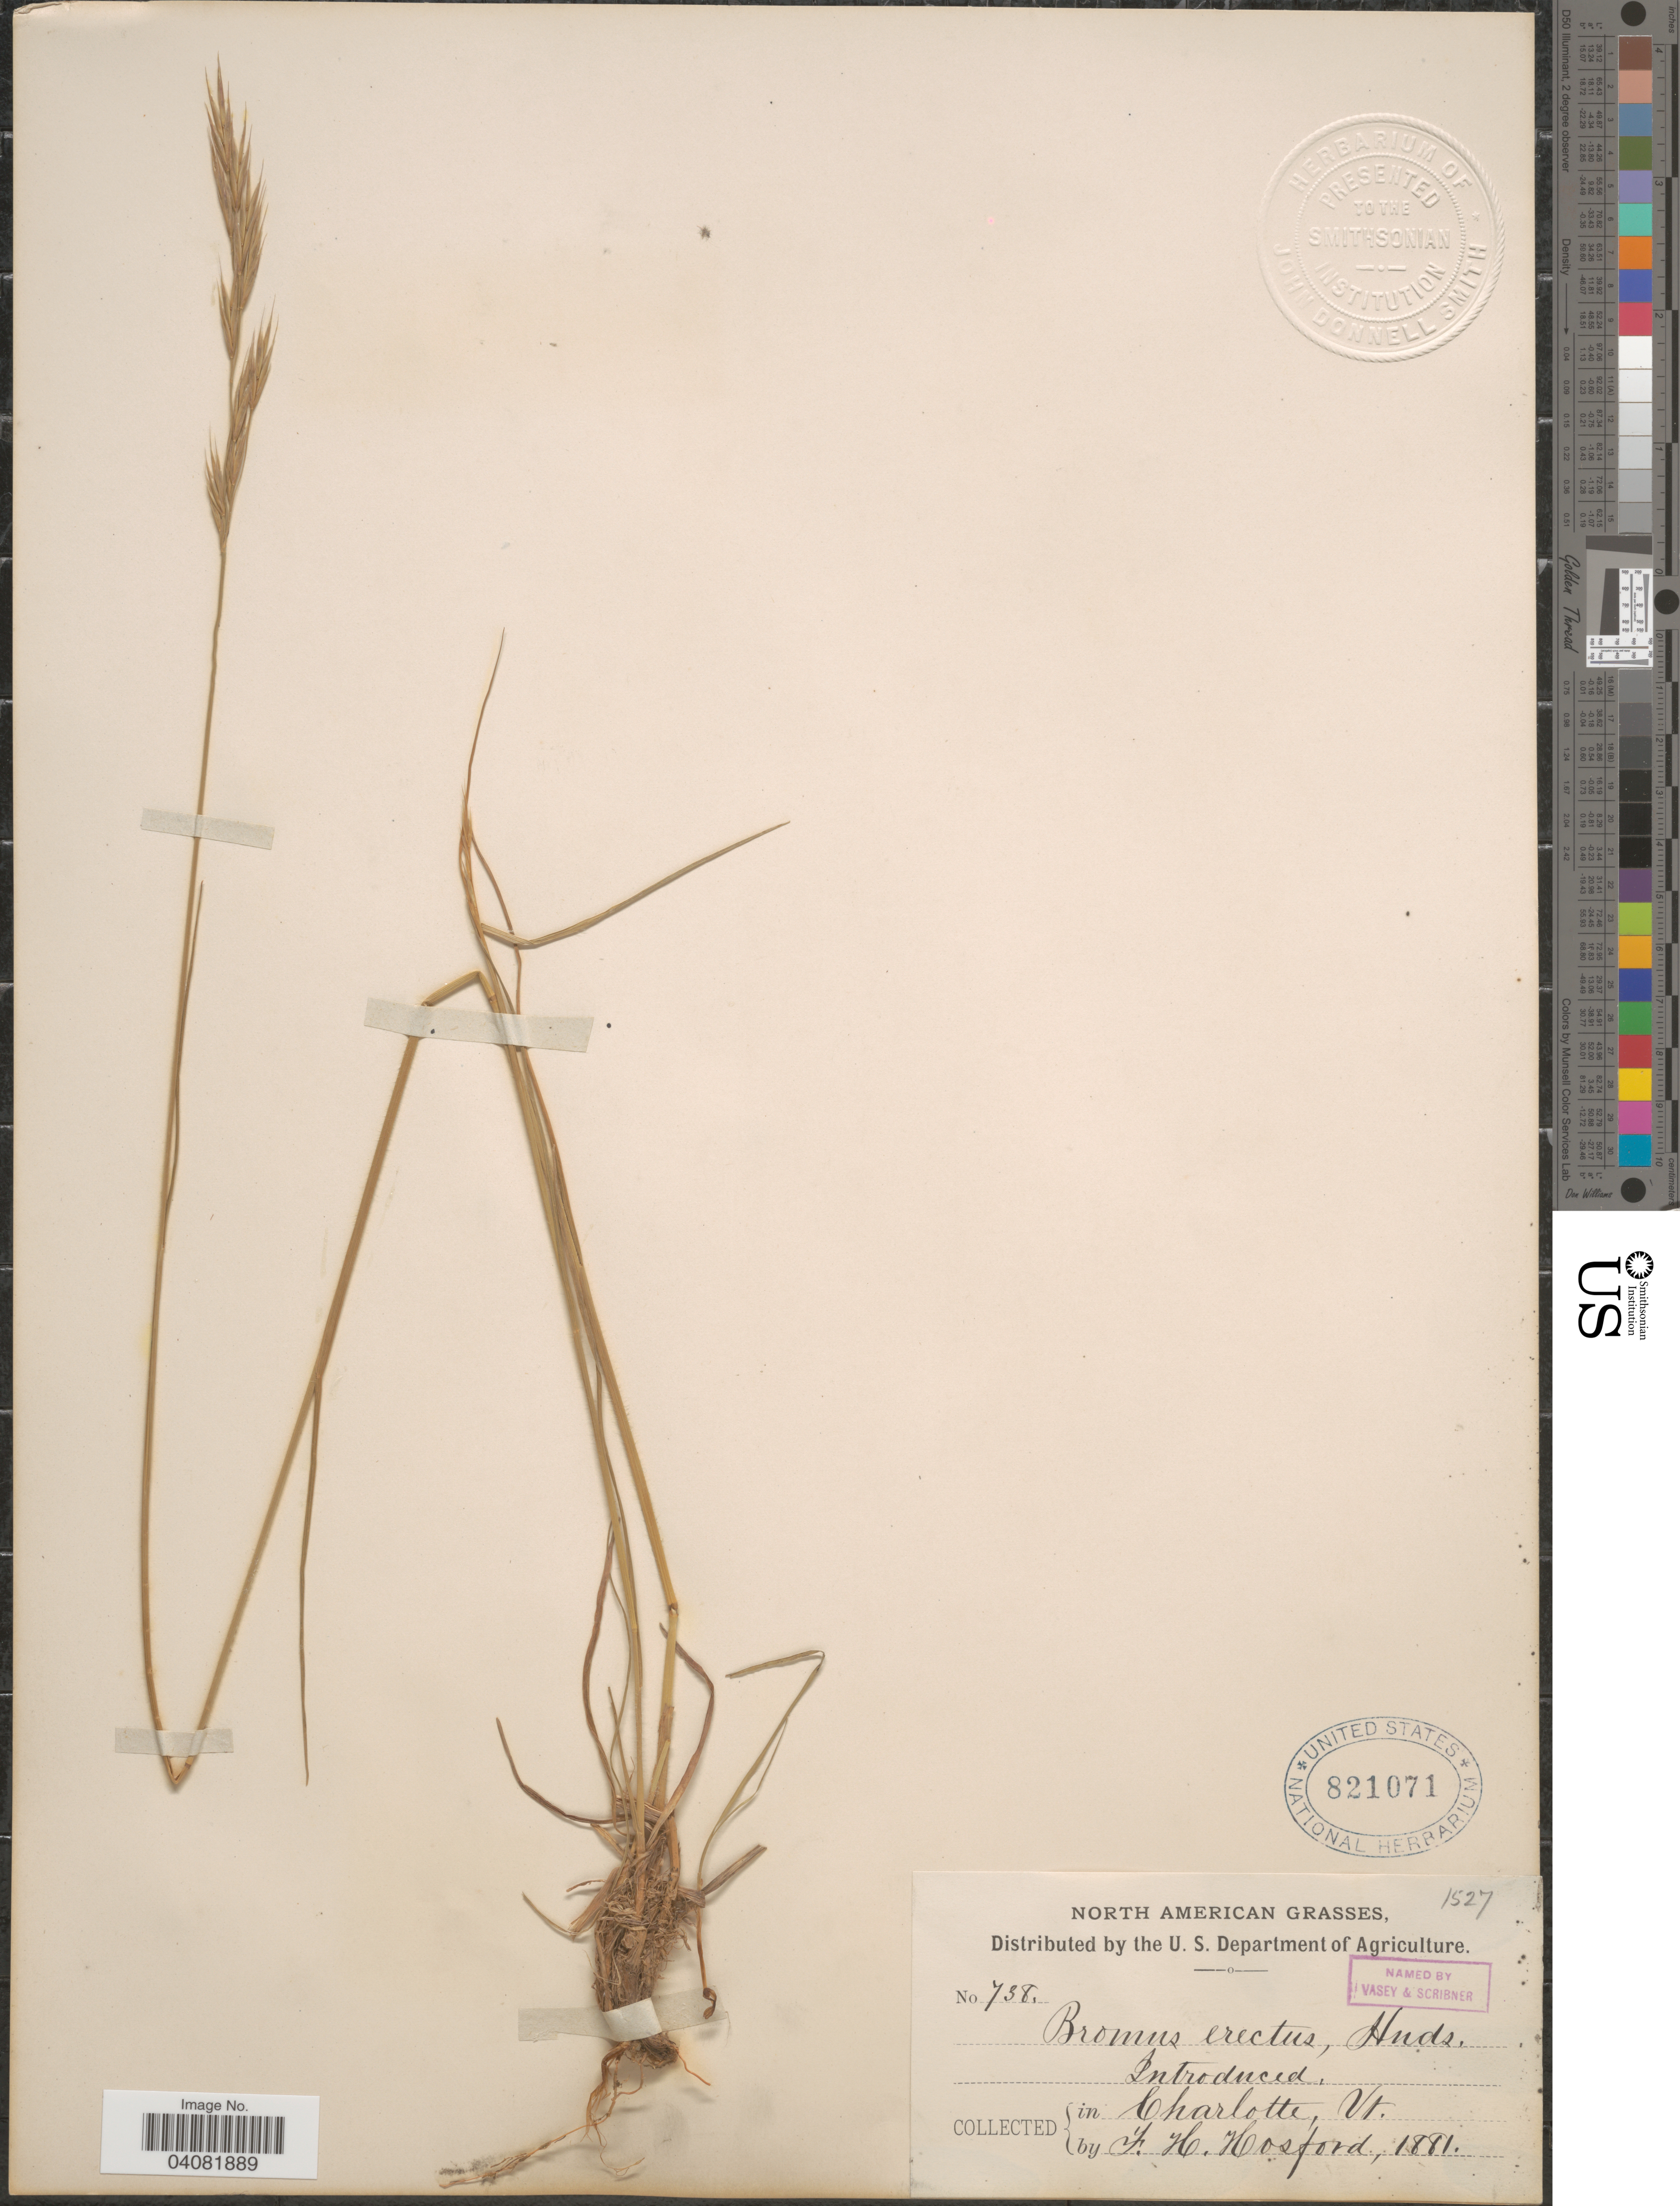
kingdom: Plantae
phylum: Tracheophyta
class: Liliopsida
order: Poales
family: Poaceae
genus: Bromus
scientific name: Bromus erectus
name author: Huds.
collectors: F. Hosford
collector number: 738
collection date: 1881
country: United States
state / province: Vermont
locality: Charlotte.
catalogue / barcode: US 821071